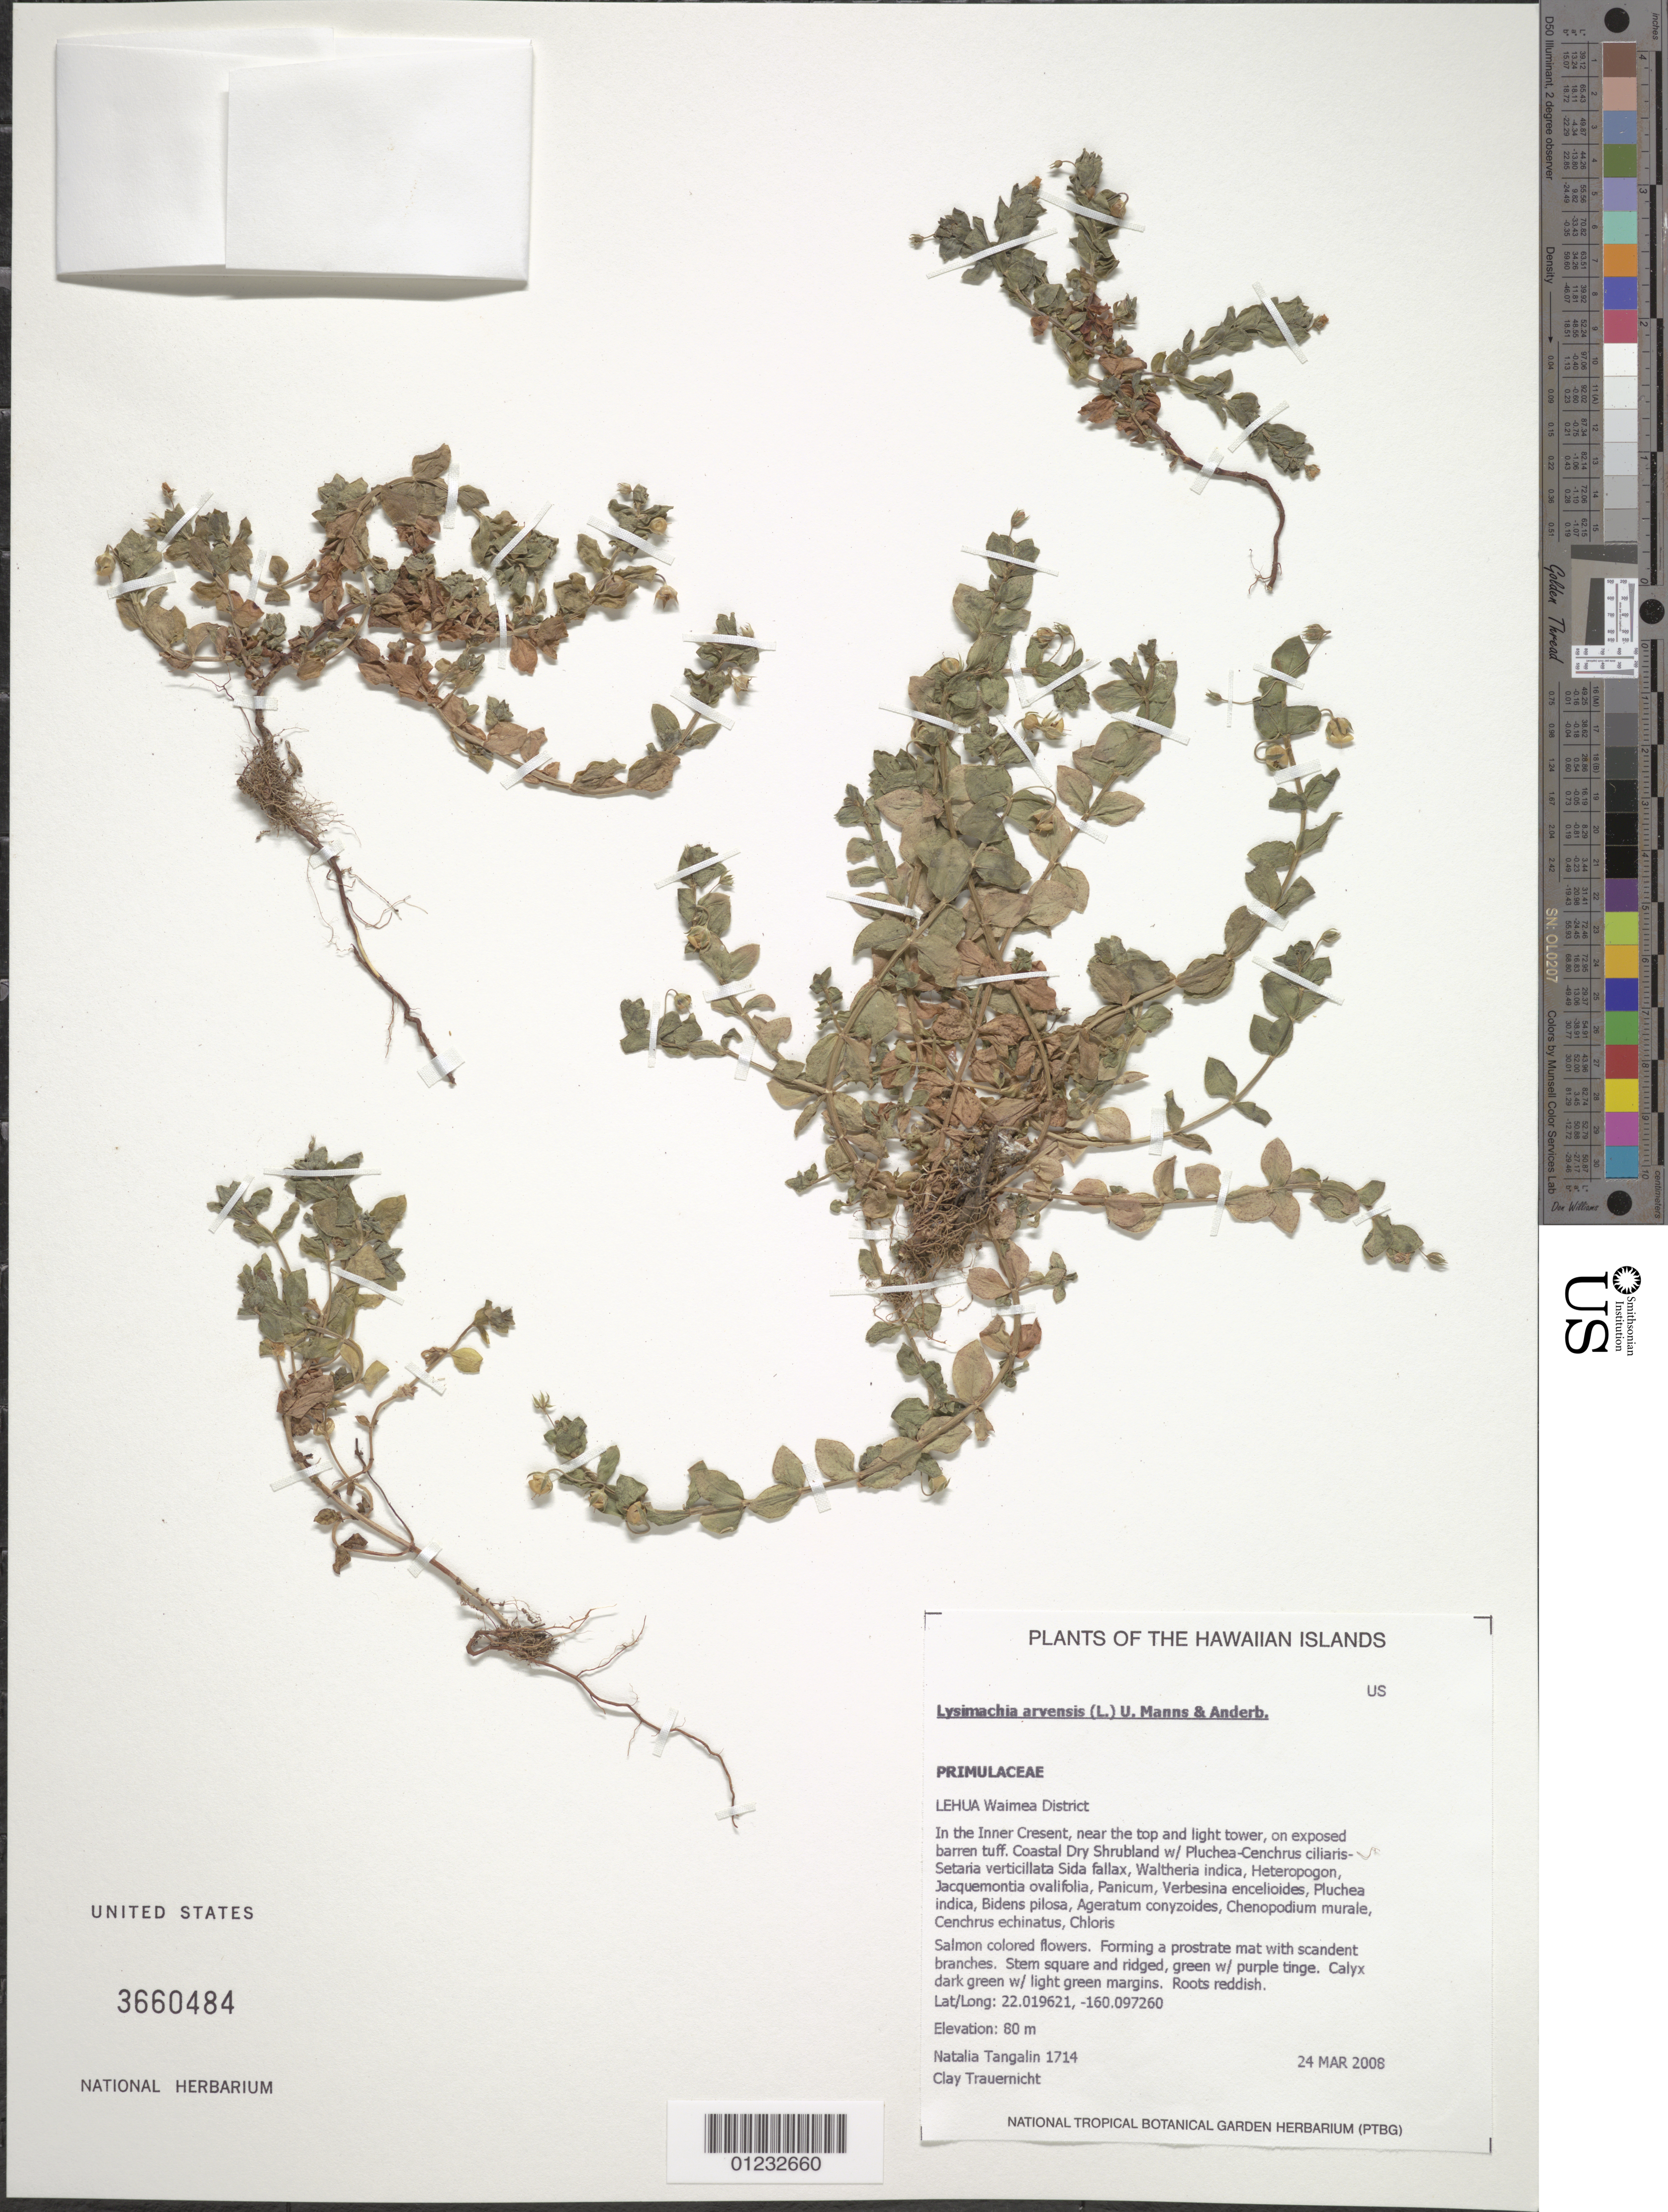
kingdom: Plantae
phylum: Tracheophyta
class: Magnoliopsida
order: Ericales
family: Primulaceae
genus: Lysimachia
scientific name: Lysimachia arvensis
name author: (L.) U. Manns & Anderb.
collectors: N. Tangalin & C. Trauernicht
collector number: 1714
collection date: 2008-03-24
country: United States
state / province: Hawaii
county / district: Kauai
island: Lehua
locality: In the Inner Crescent, near the top and light tower.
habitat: Coastal dry shrubland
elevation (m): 80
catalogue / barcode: US 3660484